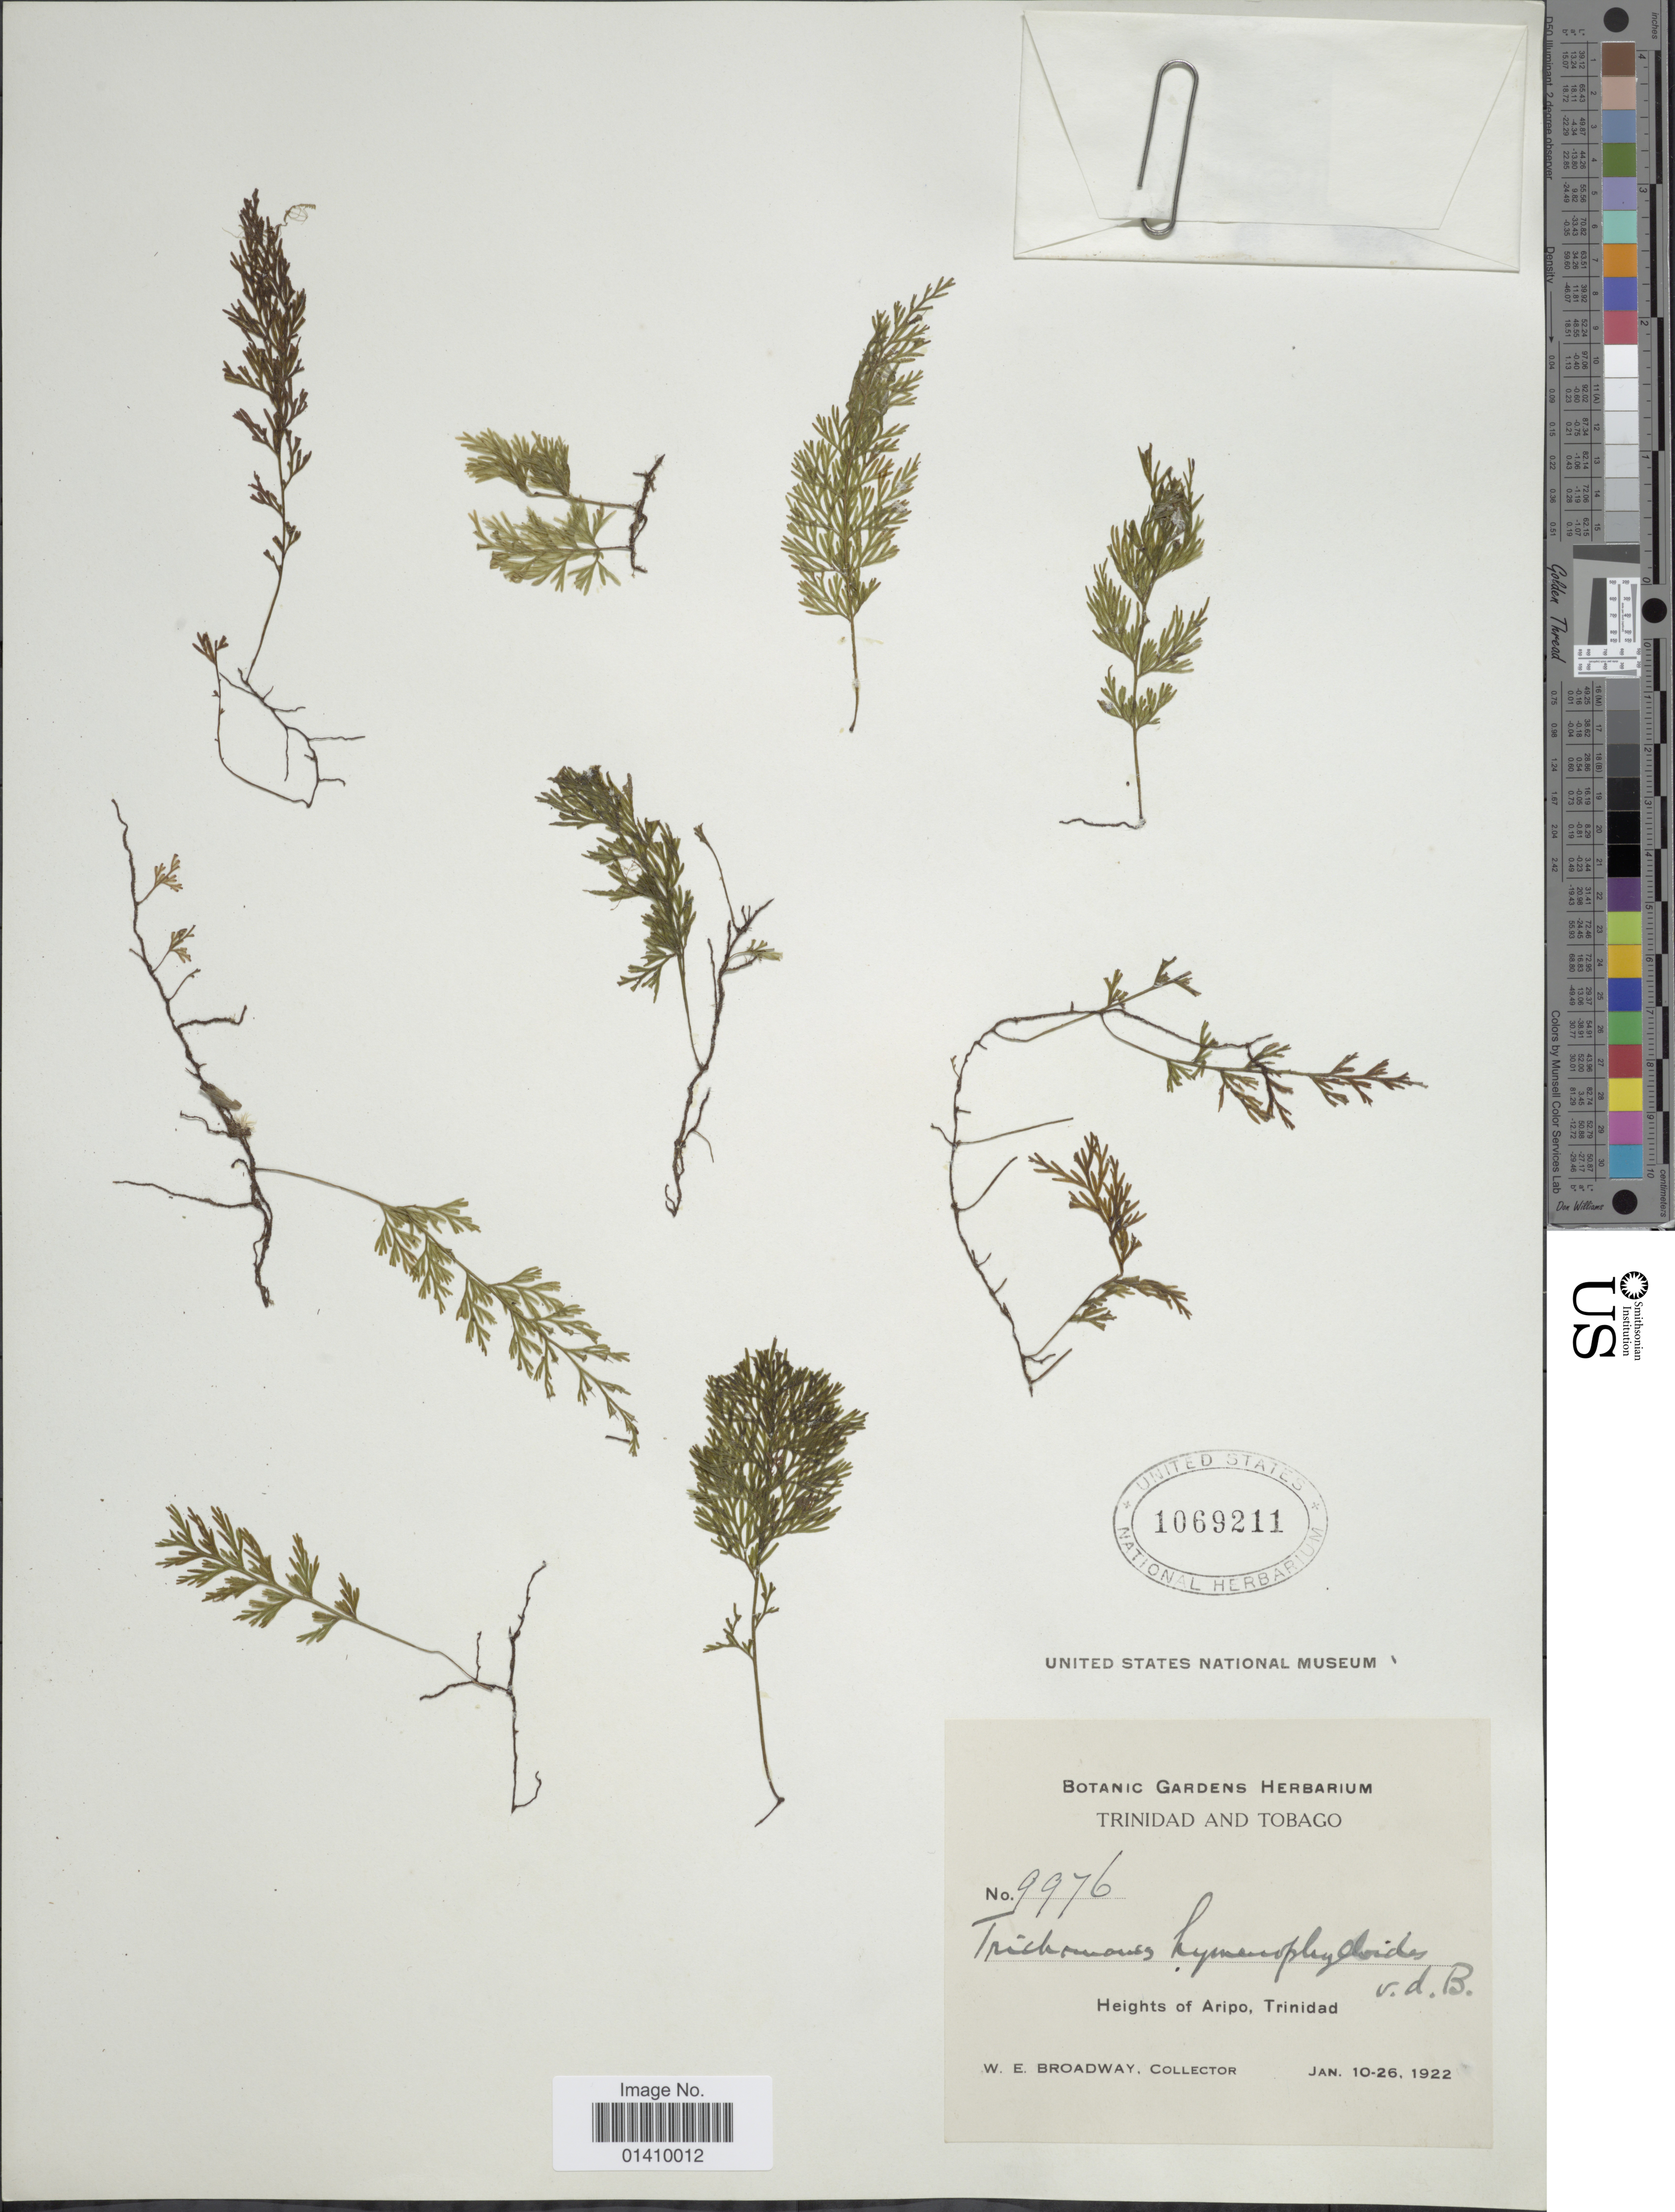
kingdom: Plantae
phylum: Tracheophyta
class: Polypodiopsida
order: Hymenophyllales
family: Hymenophyllaceae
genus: Polyphlebium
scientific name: Polyphlebium hymenophylloides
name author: (Bosch) Ebihara & Dubuisson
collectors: W. E. Broadway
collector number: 9976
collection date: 1922-01-10/1922-01-26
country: Trinidad and Tobago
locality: Trinidad heights of Aripo Trinidad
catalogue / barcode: US 1069211